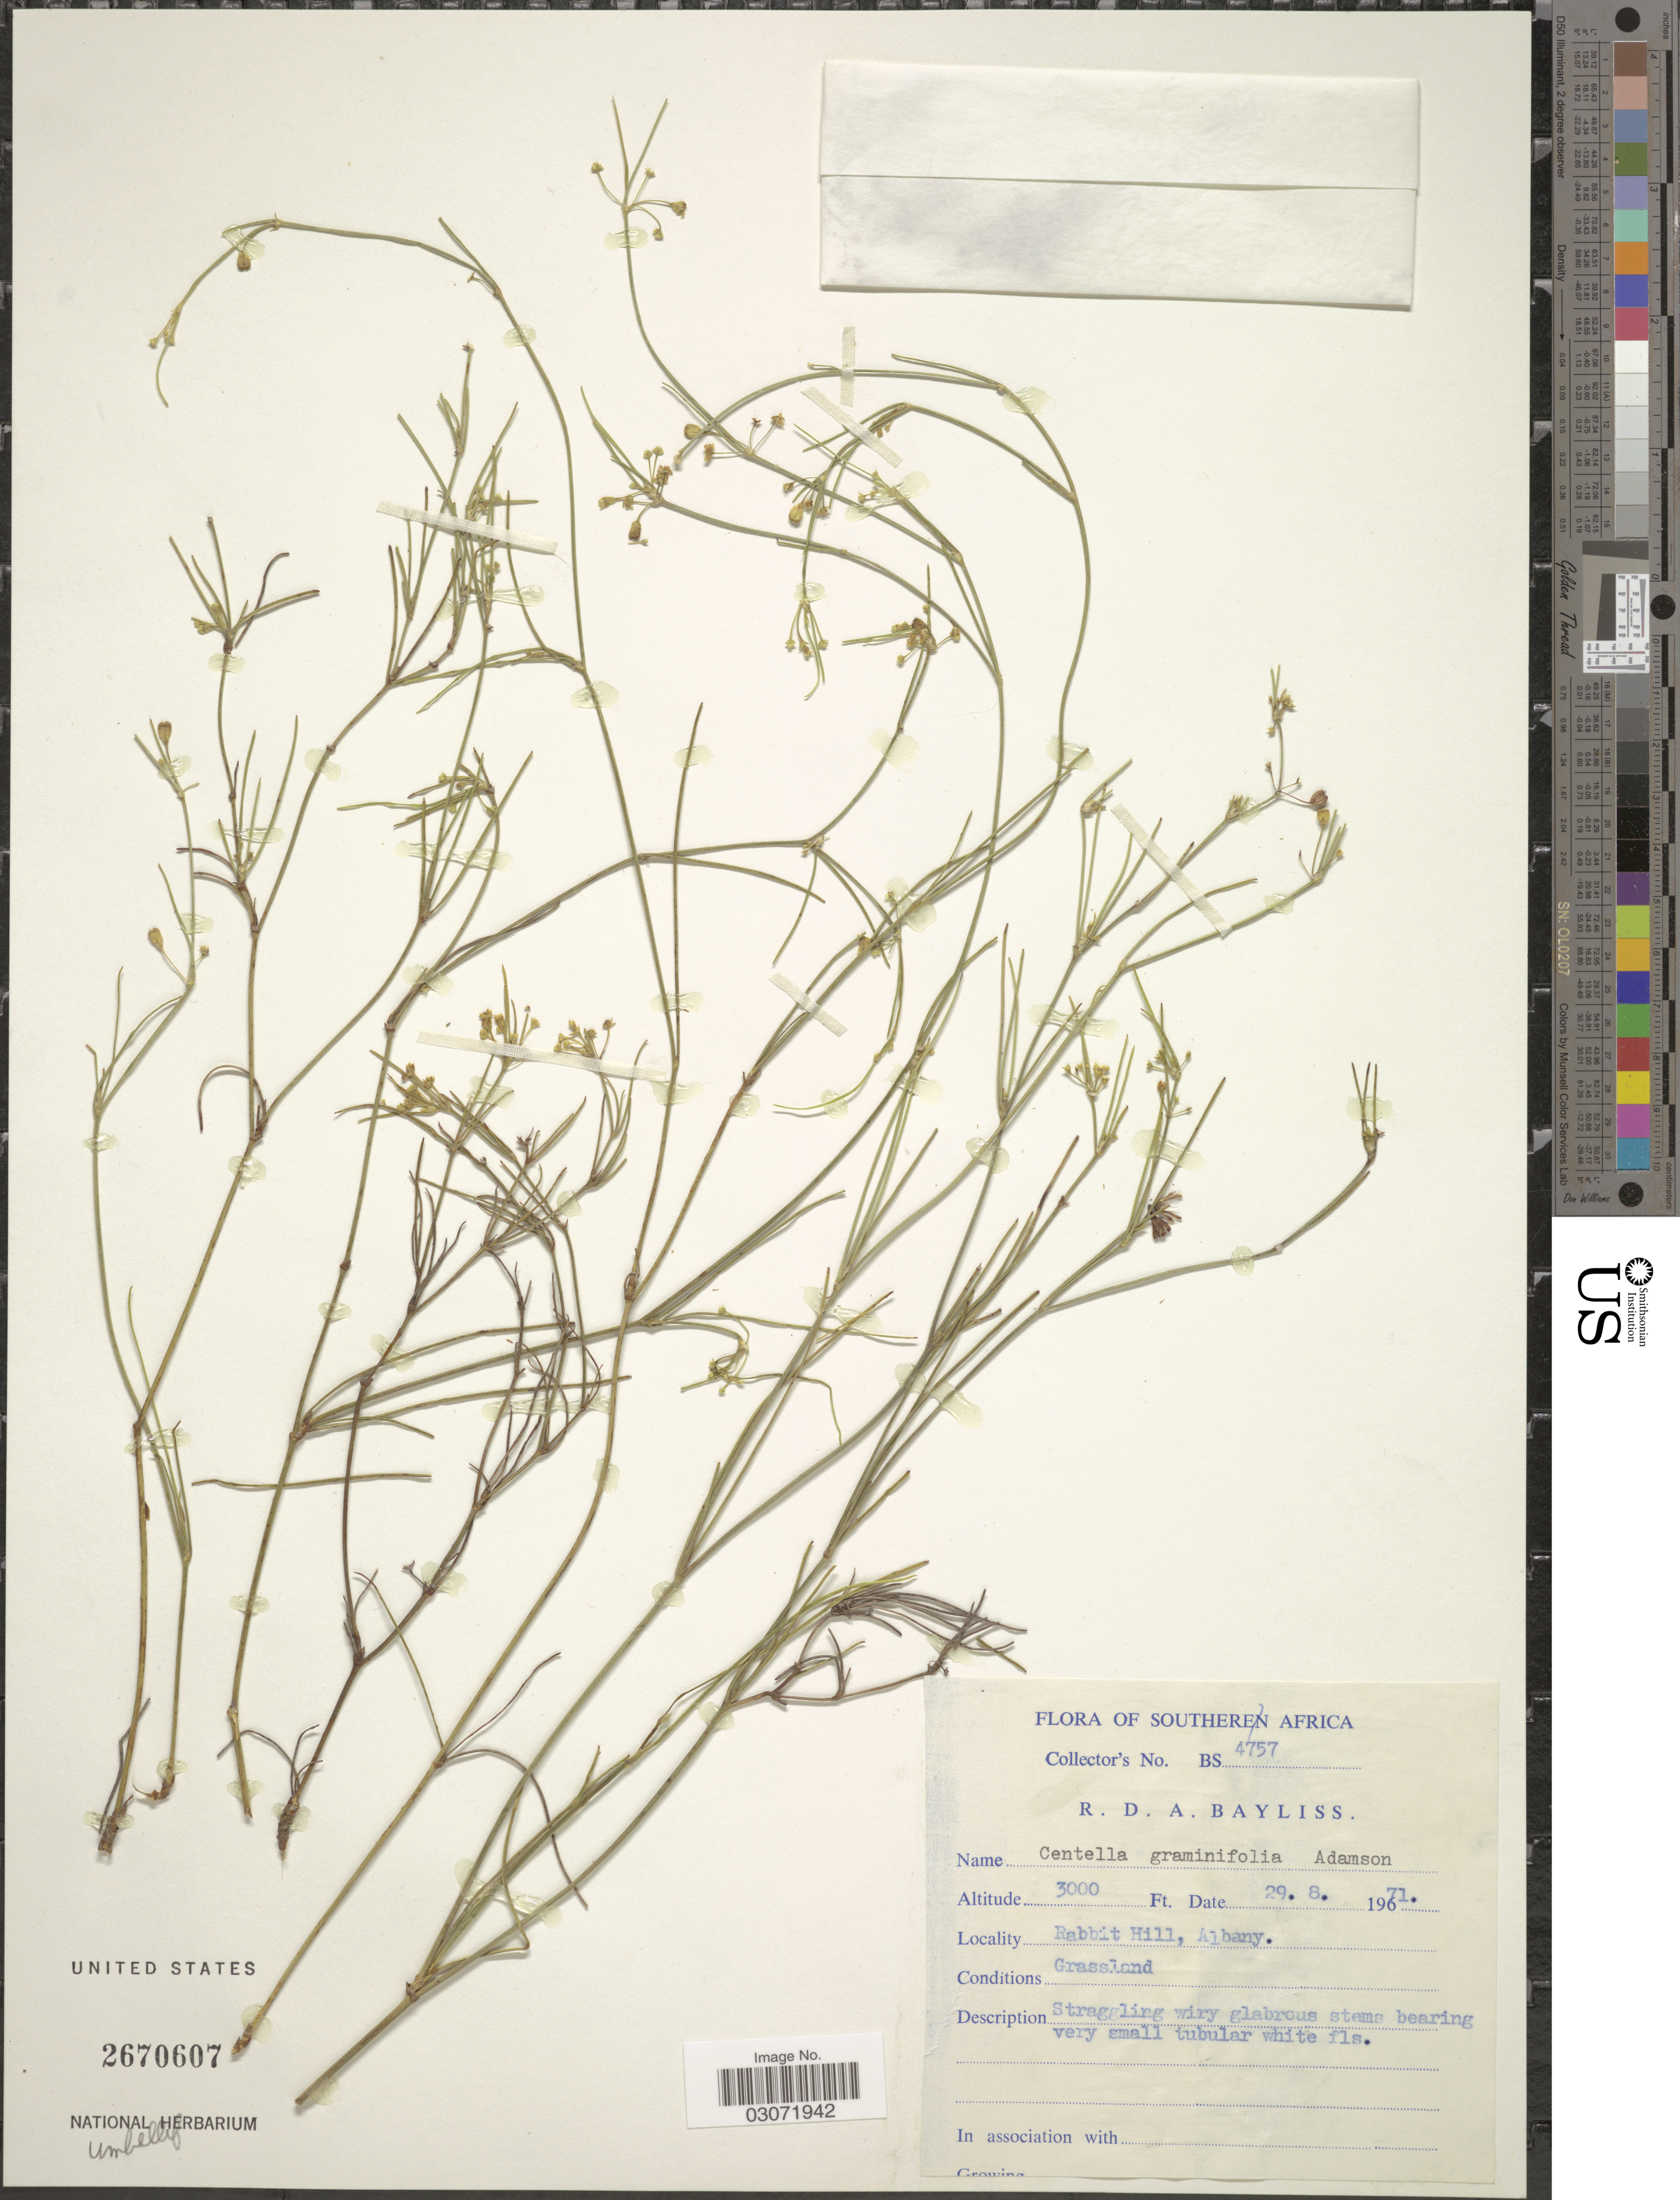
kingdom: Plantae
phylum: Tracheophyta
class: Magnoliopsida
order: Apiales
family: Apiaceae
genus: Centella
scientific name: Centella graminifolia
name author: Adamson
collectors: R. Bayliss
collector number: BS 4757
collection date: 1971-08-29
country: South Africa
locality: Southern Africa. Rabbit Hill, Albany.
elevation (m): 914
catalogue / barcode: US 2670607